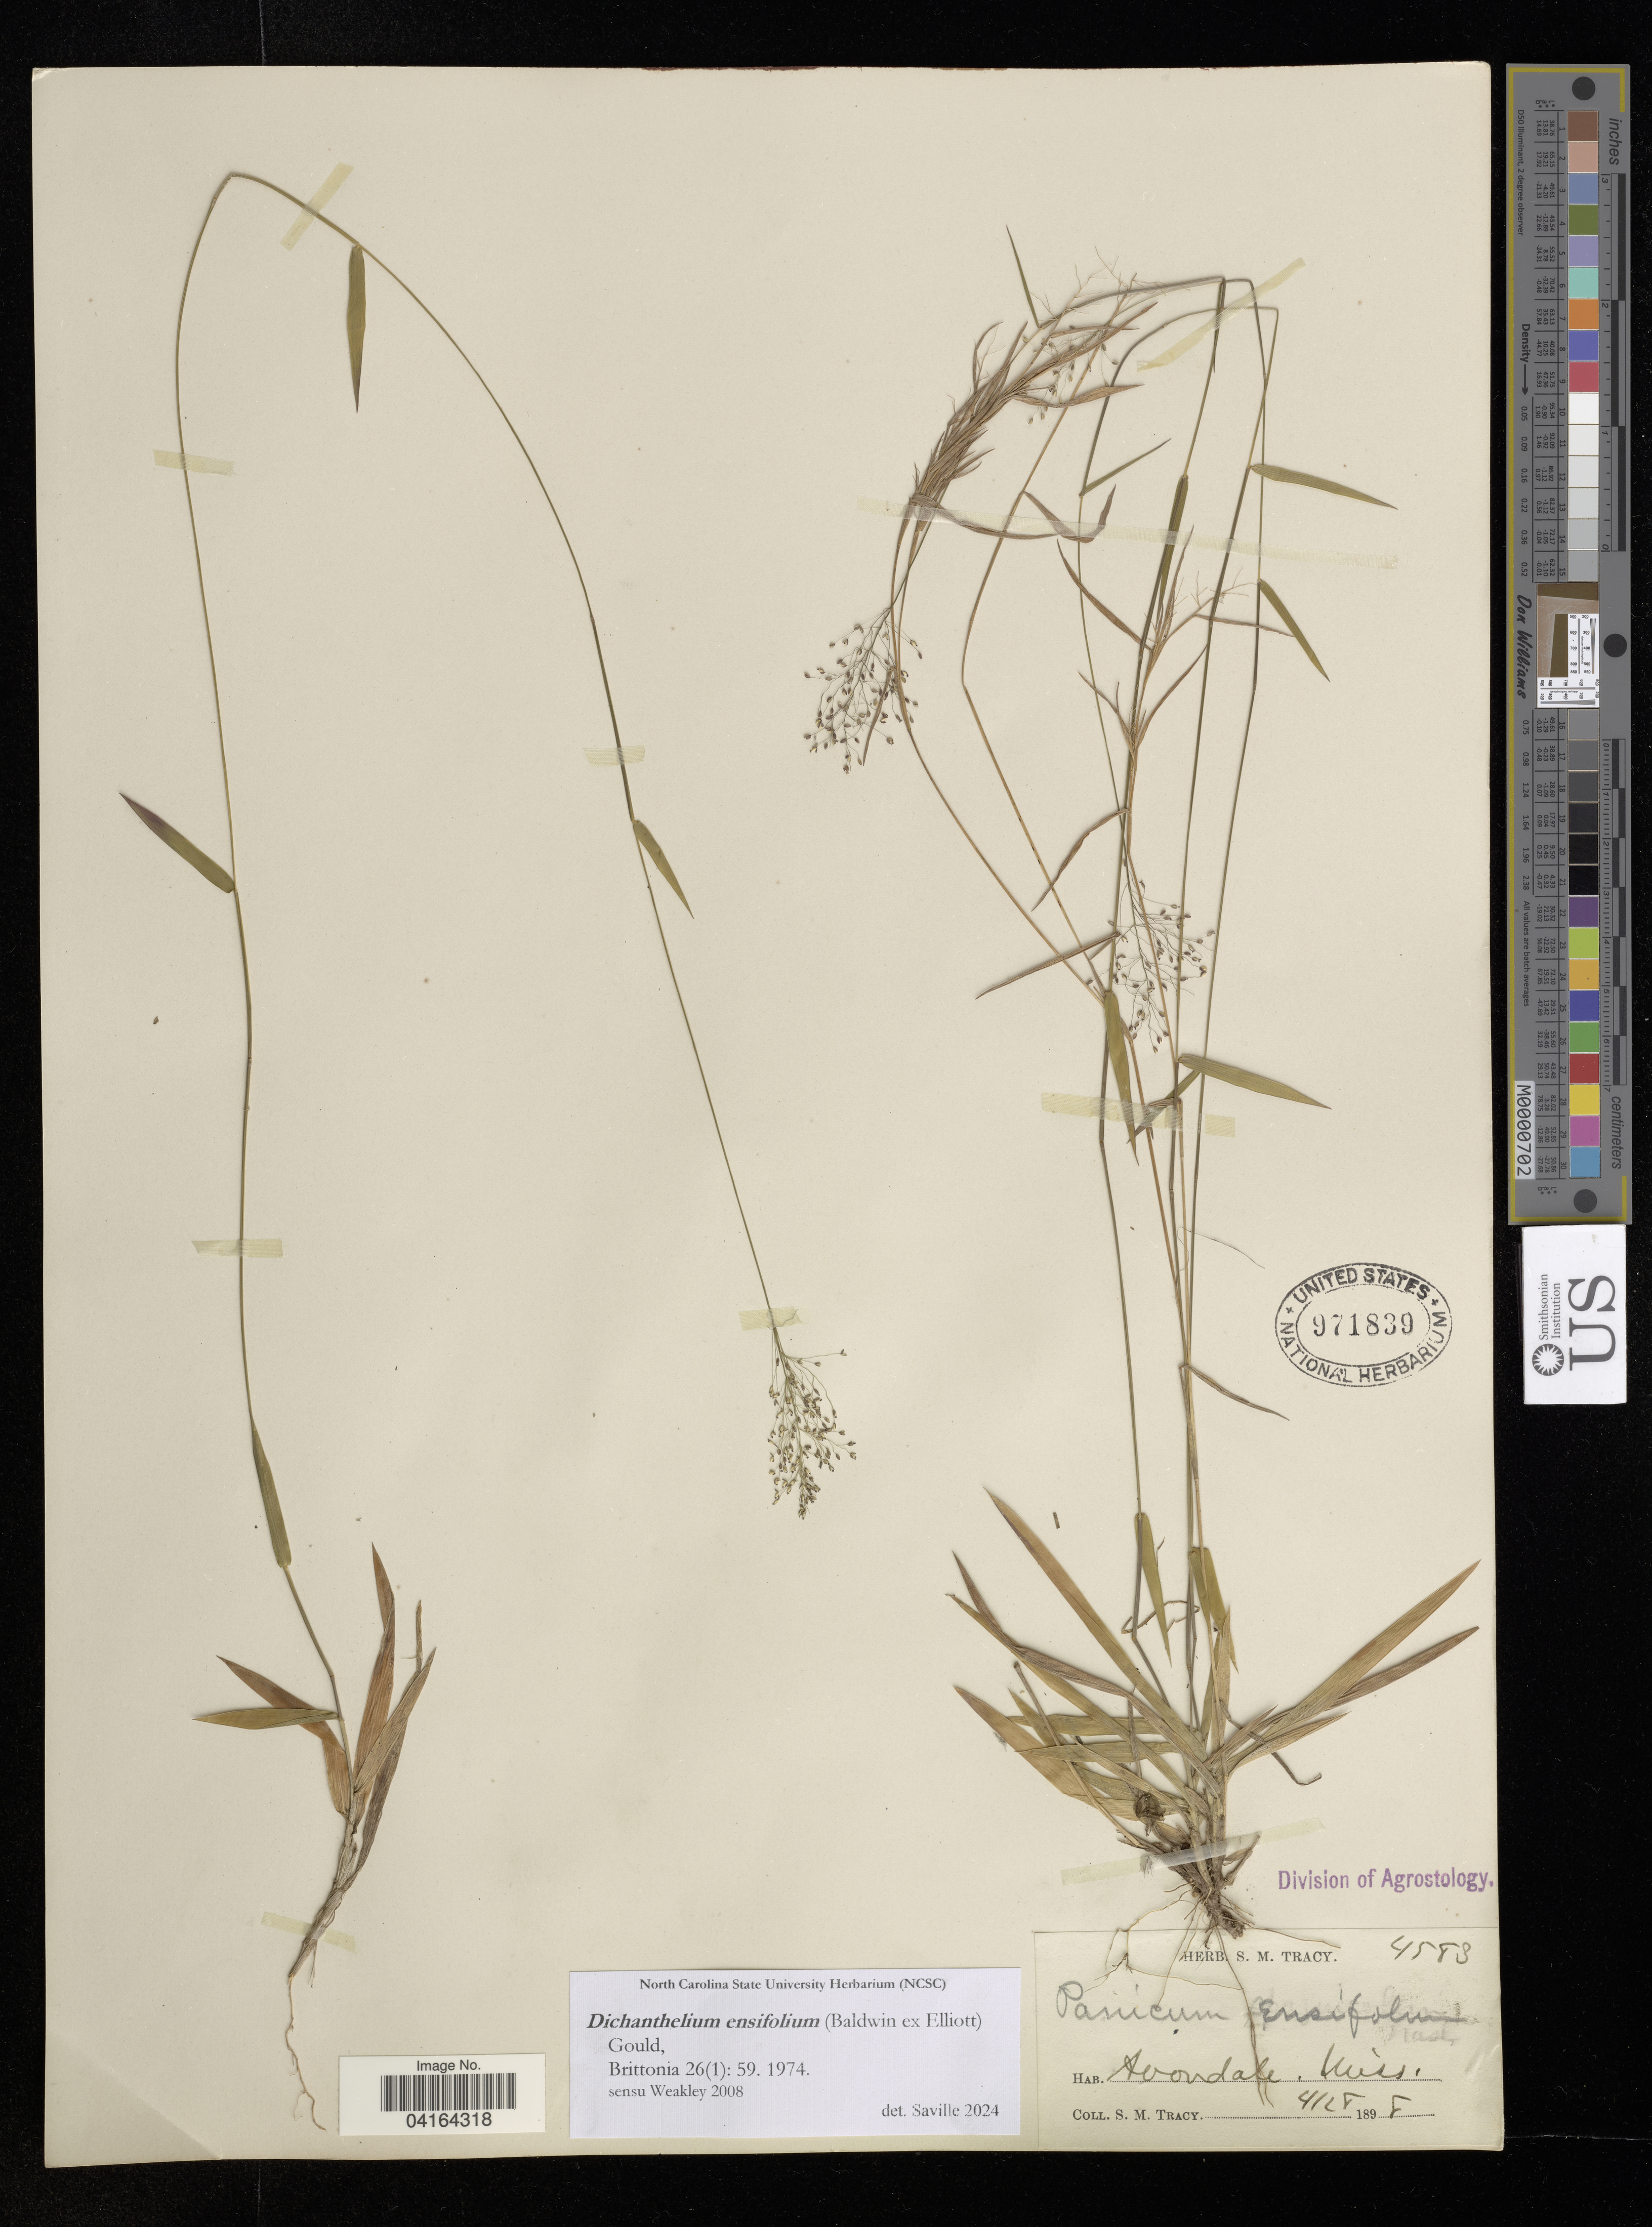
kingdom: Plantae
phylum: Tracheophyta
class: Liliopsida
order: Poales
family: Poaceae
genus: Dichanthelium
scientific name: Dichanthelium ensifolium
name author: (Baldwin ex Elliot) Gould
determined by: Saville, A. C., (NCSC), North Carolina State University (UNITED STATES)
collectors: S. M. Tracy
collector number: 4583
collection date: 1898-04-28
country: United States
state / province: Mississippi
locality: Avondale.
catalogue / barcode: US 971839